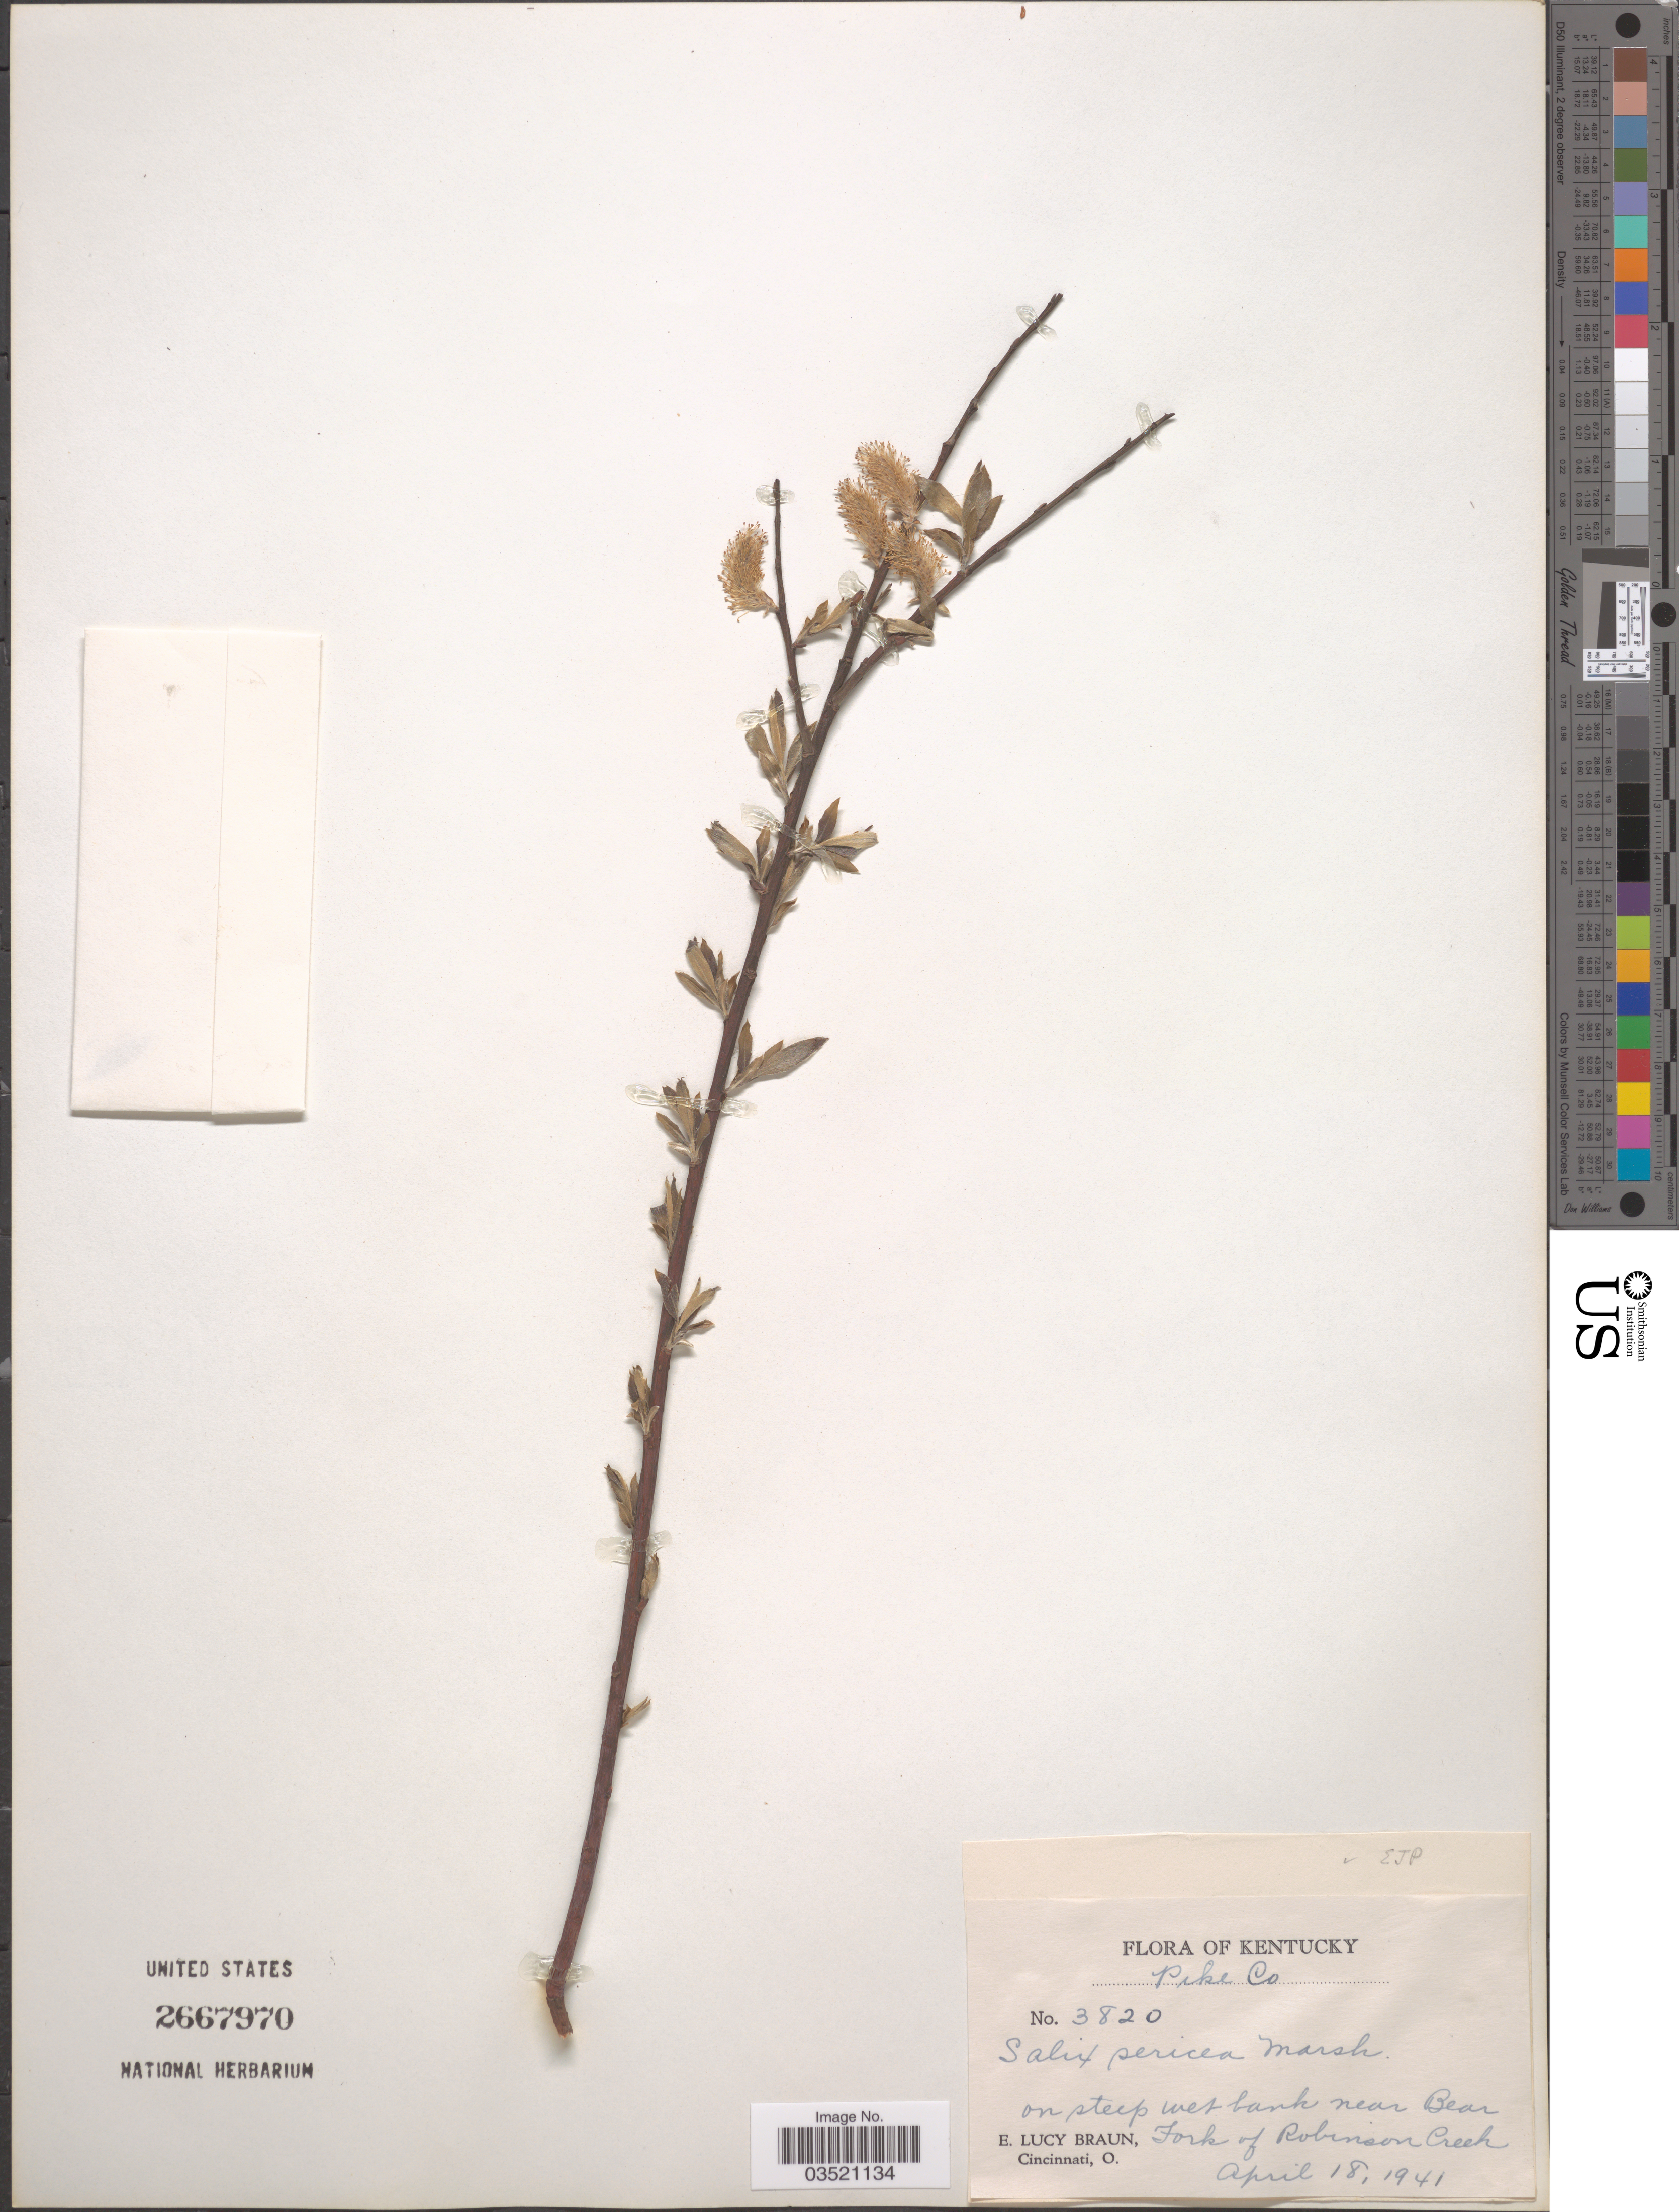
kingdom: Plantae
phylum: Tracheophyta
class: Magnoliopsida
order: Malpighiales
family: Salicaceae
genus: Salix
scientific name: Salix sericea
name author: Marshall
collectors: E. L. Braun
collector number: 3820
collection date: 1941-04-18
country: United States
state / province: Kentucky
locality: Pike Co. On steep wet bank near Bear Fork of Robinson Creek.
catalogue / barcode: US 2667970